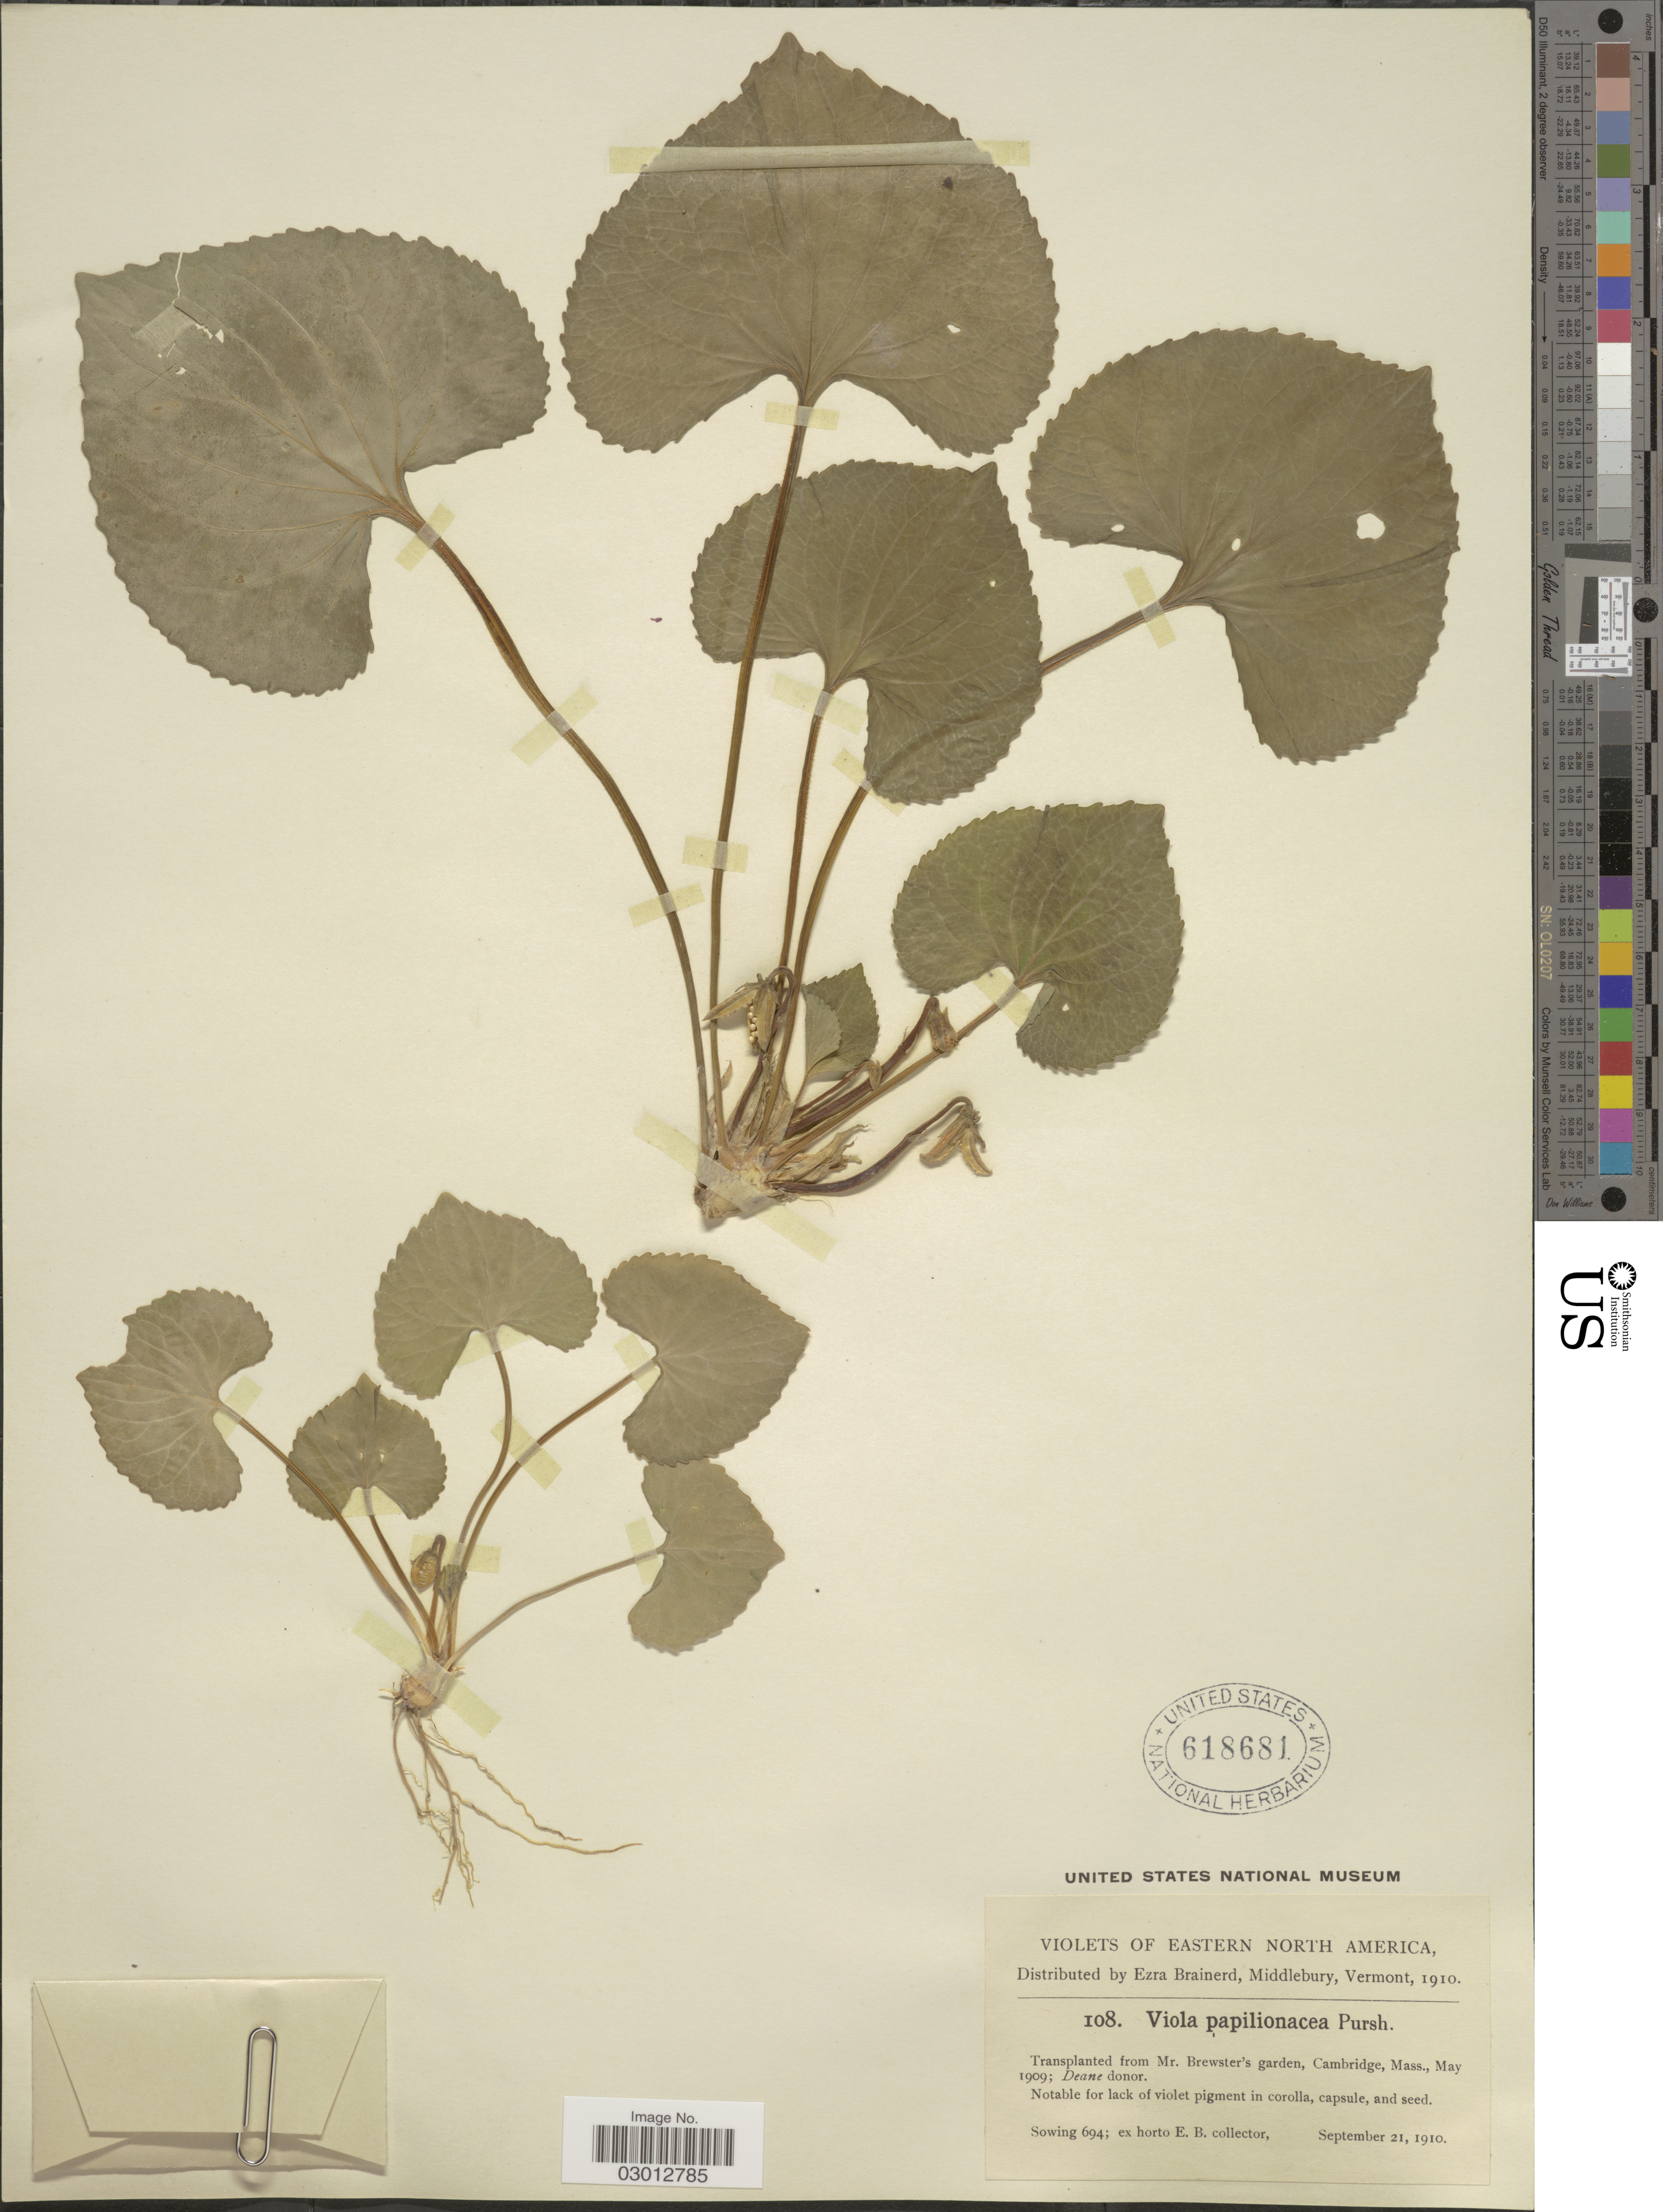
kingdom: Plantae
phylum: Tracheophyta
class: Magnoliopsida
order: Malpighiales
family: Violaceae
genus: Viola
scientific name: Viola papilionacea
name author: Pursh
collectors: ex herb. Ezra Brainerd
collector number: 108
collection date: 1910-09-21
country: United States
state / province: Massachusetts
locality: Eastern North America. Transplanted from Mr. Brewster's garden, Cambridge, Mass.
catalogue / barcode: US 618681